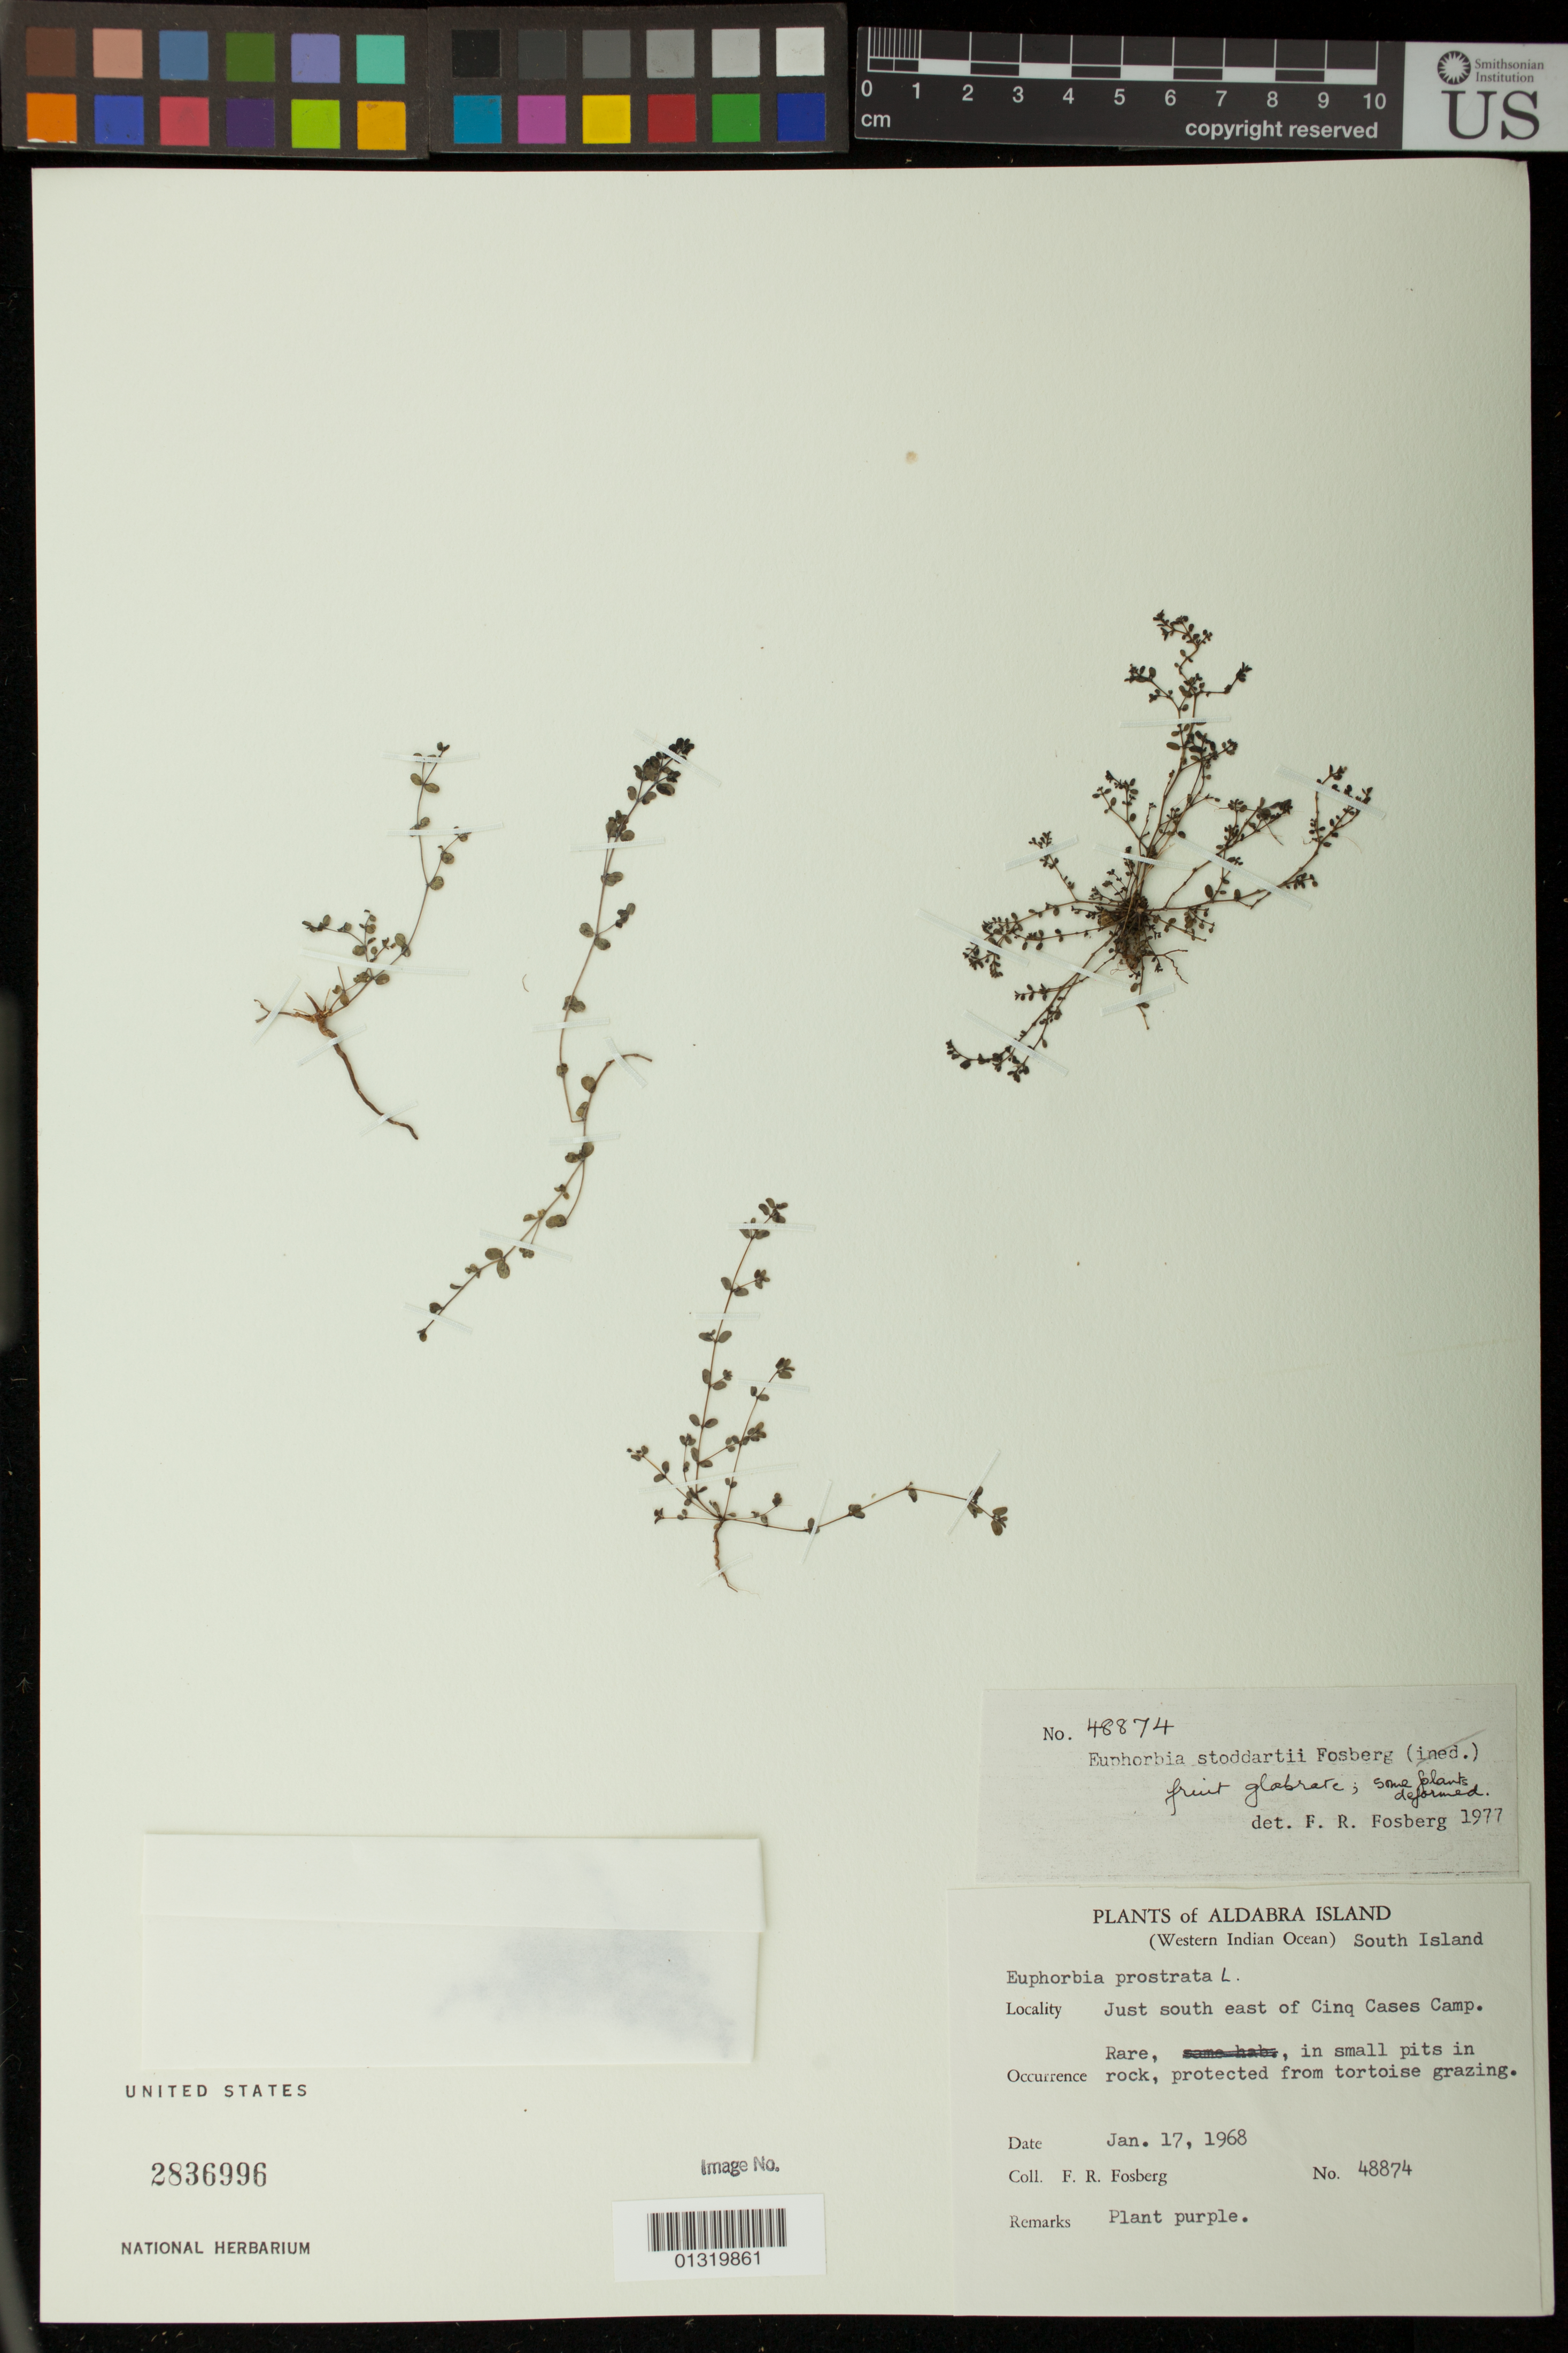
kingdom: Plantae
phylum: Tracheophyta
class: Magnoliopsida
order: Malpighiales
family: Euphorbiaceae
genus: Euphorbia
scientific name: Euphorbia stoddartii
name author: Fosberg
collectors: F. R. Fosberg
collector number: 48874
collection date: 1968-01-17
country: Seychelles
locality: South Island. Just south east of Cinq Cases Camp.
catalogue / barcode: US 2836996